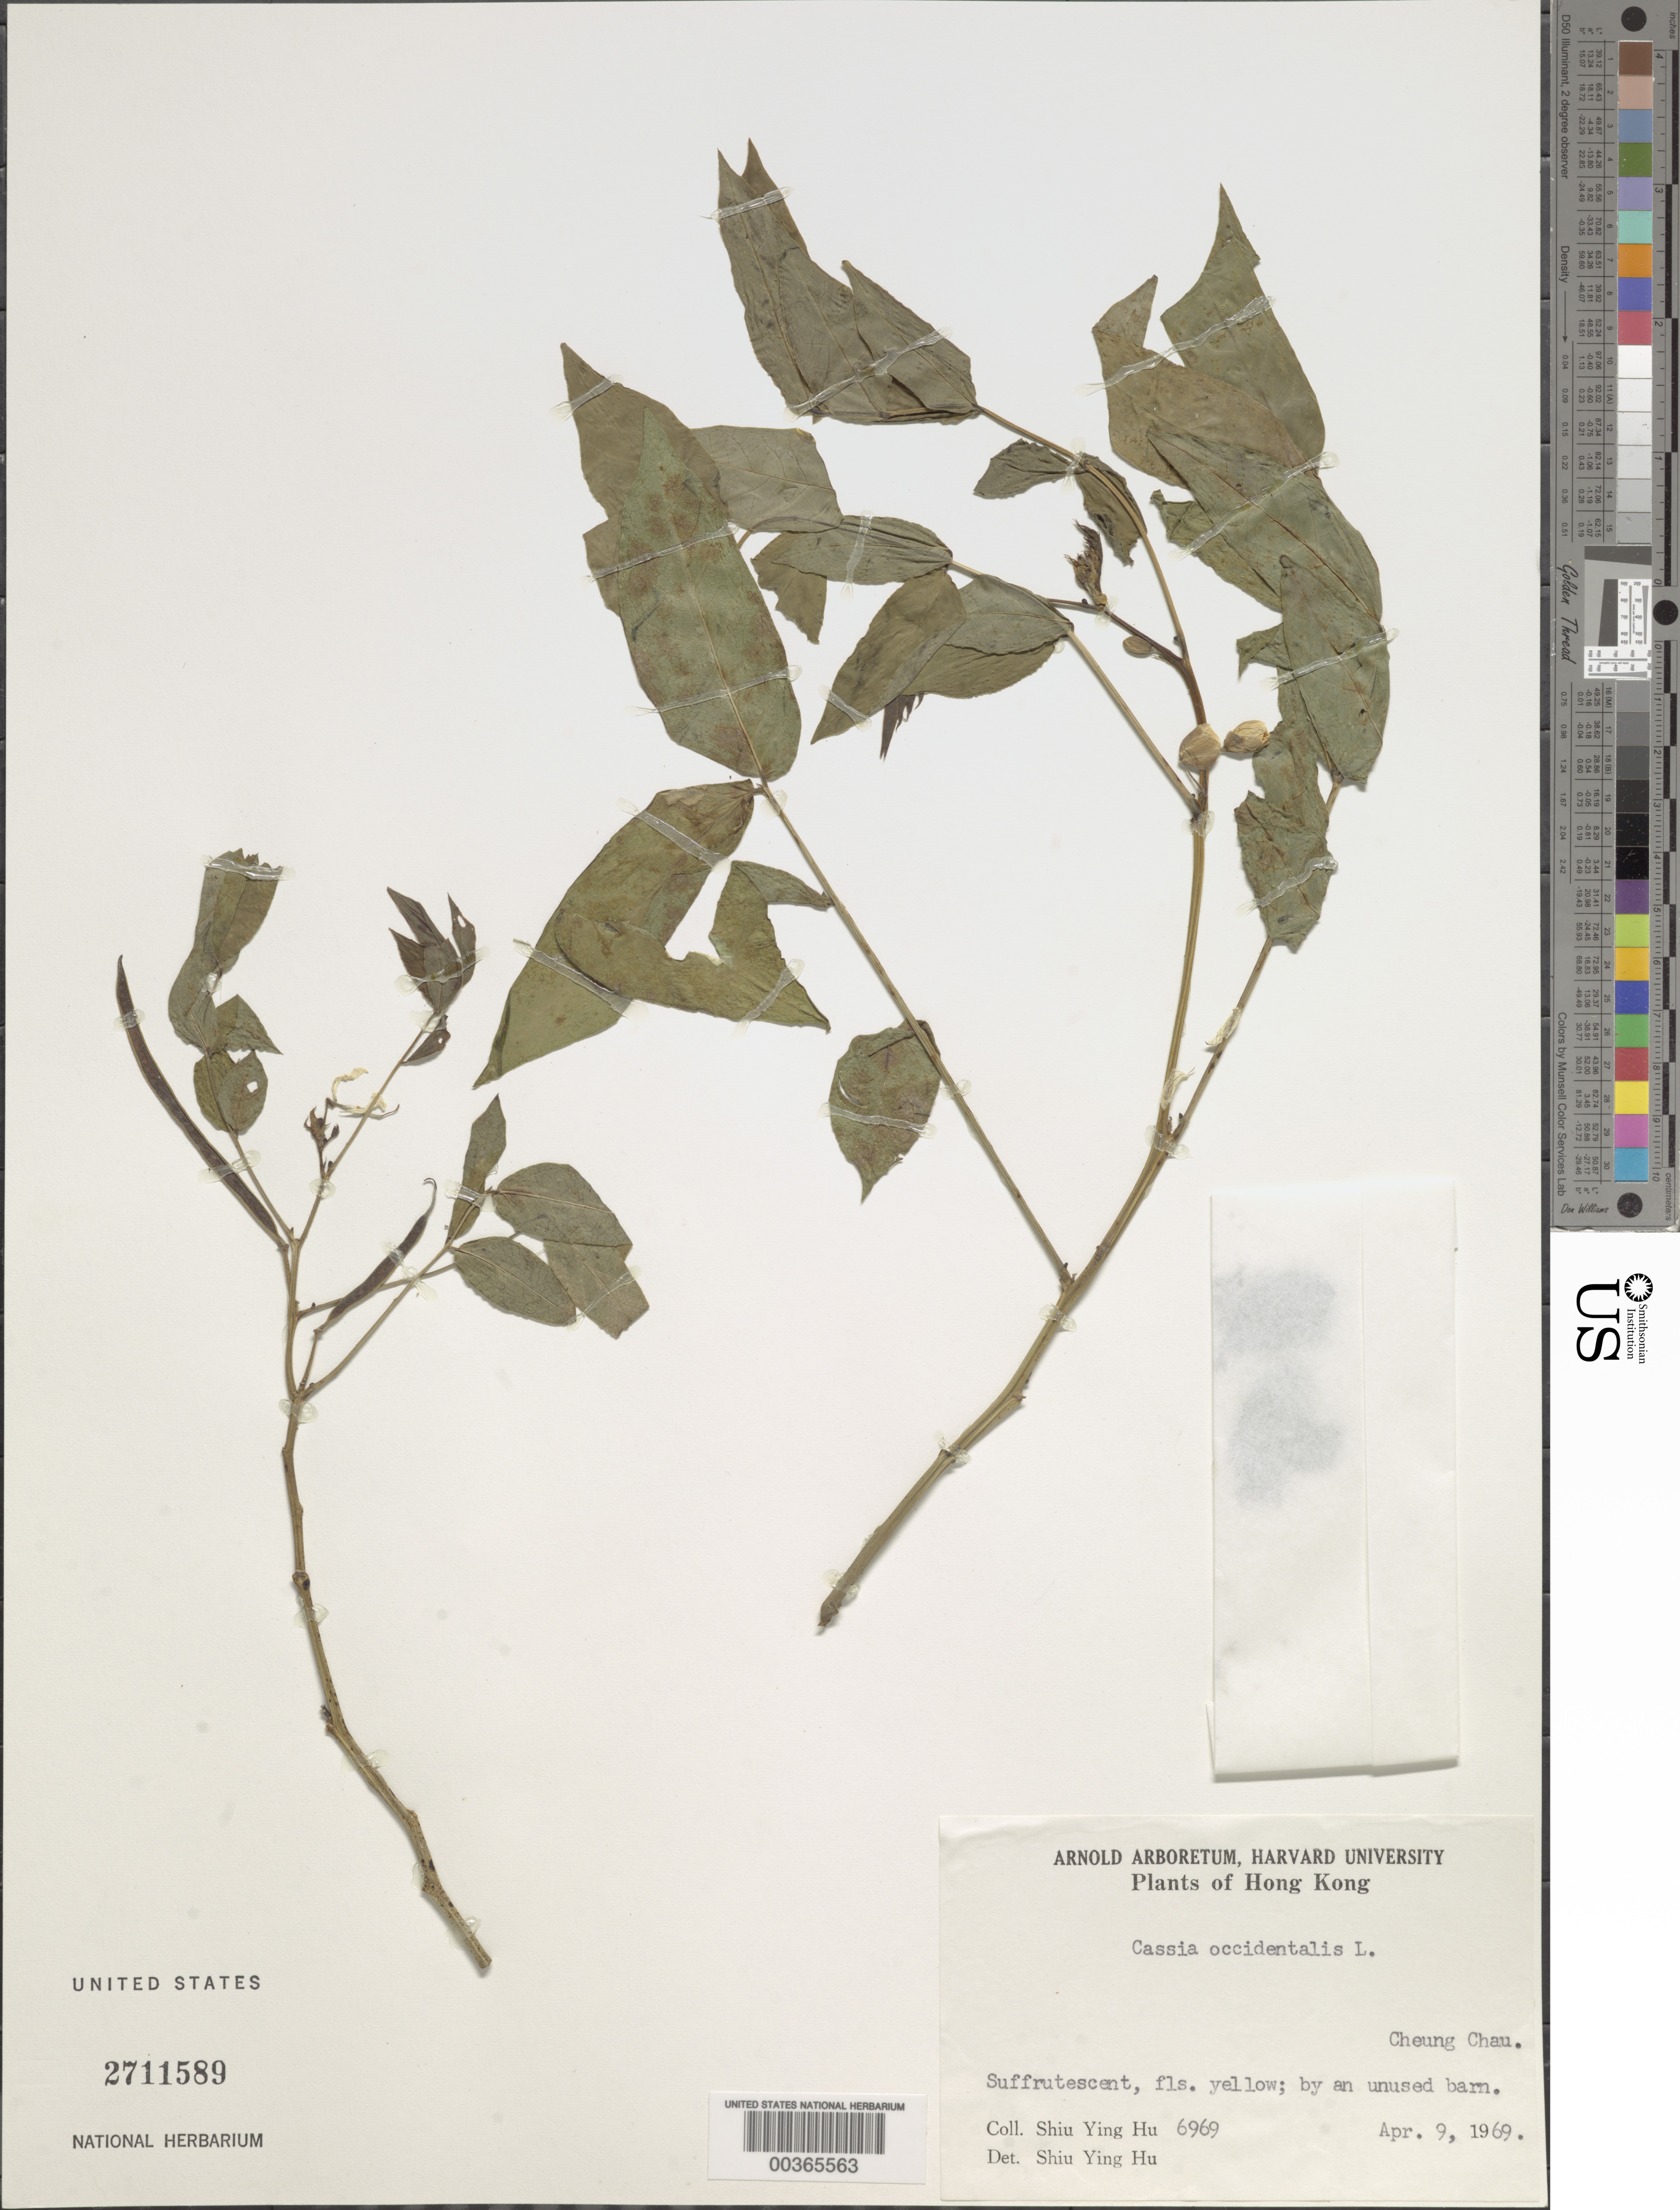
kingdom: Plantae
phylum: Tracheophyta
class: Magnoliopsida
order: Fabales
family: Fabaceae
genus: Senna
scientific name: Senna occidentalis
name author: (L.) Link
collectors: S. Y. Hu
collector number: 6969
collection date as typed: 09 Apr 1969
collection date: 1969-04-09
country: China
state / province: Hong Kong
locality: Cheung chau, by an unused barn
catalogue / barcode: US 2711589